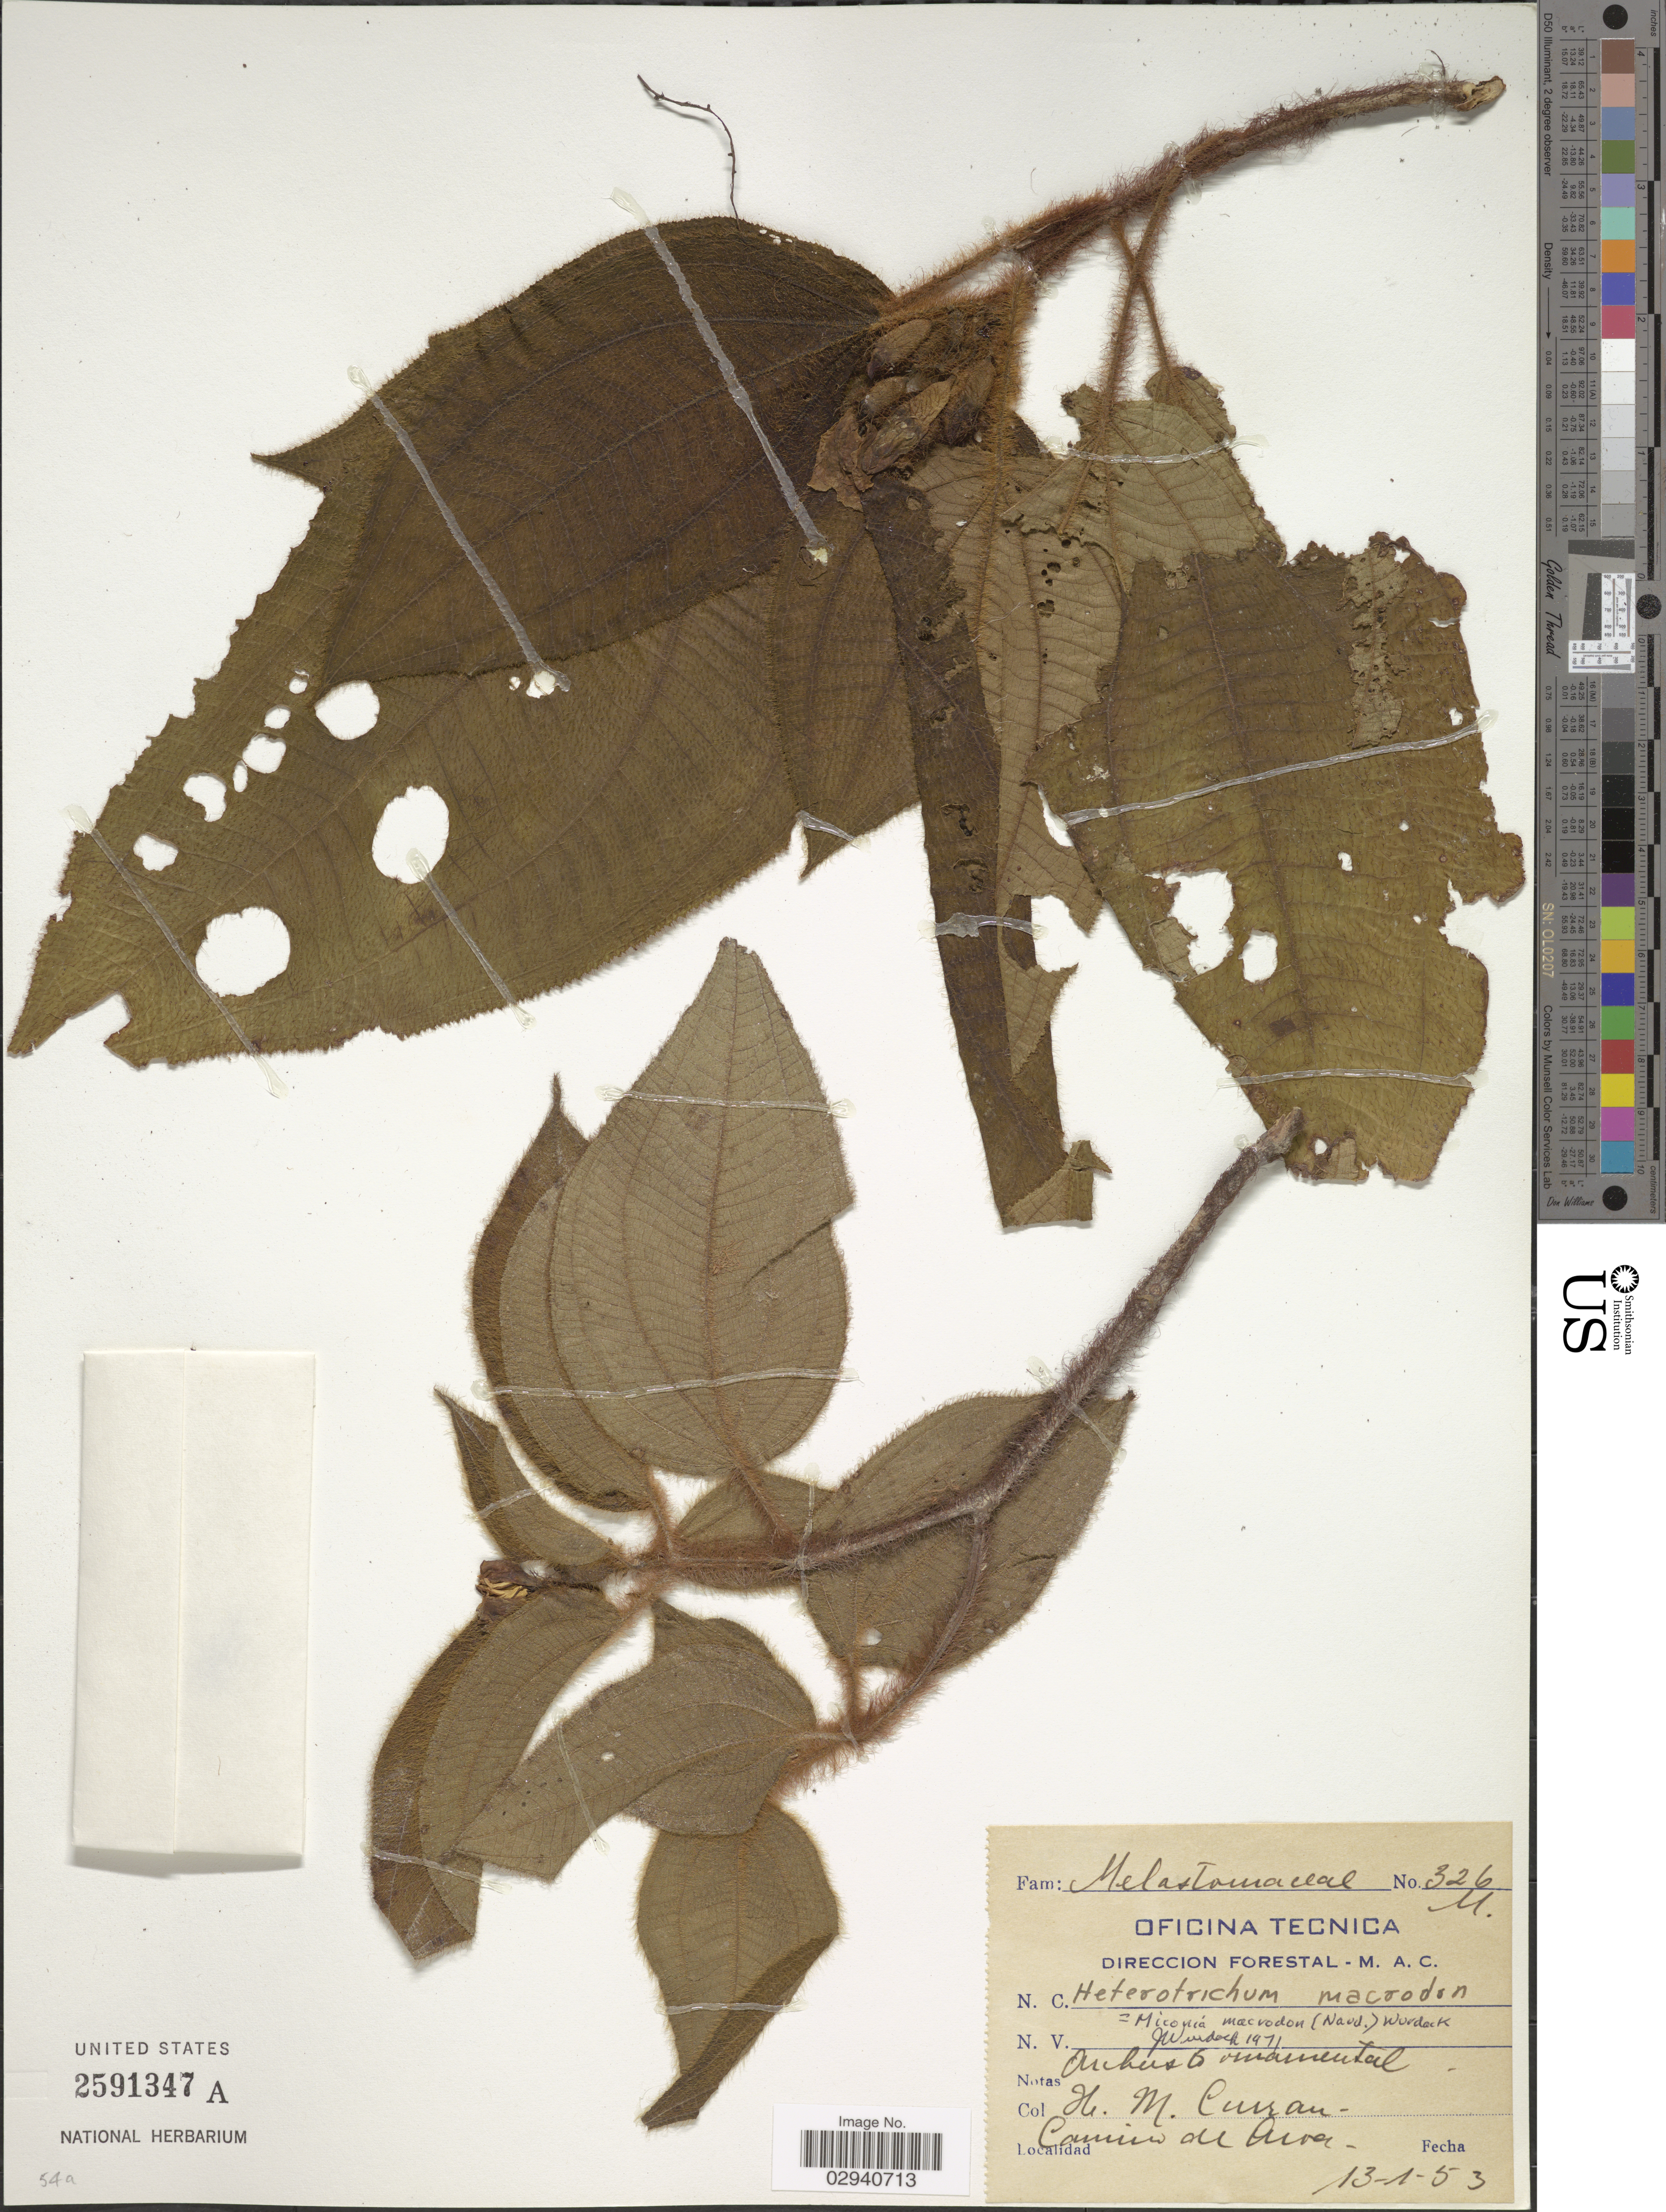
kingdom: Plantae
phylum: Tracheophyta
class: Magnoliopsida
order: Myrtales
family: Melastomataceae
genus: Miconia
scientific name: Miconia macrodon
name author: (Naudin) Wurdack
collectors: H. M. Curran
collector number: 326M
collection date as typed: Transcribed d/m/y: 13/1/53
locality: Camino de Awa [interpreted].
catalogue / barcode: US 2591347A